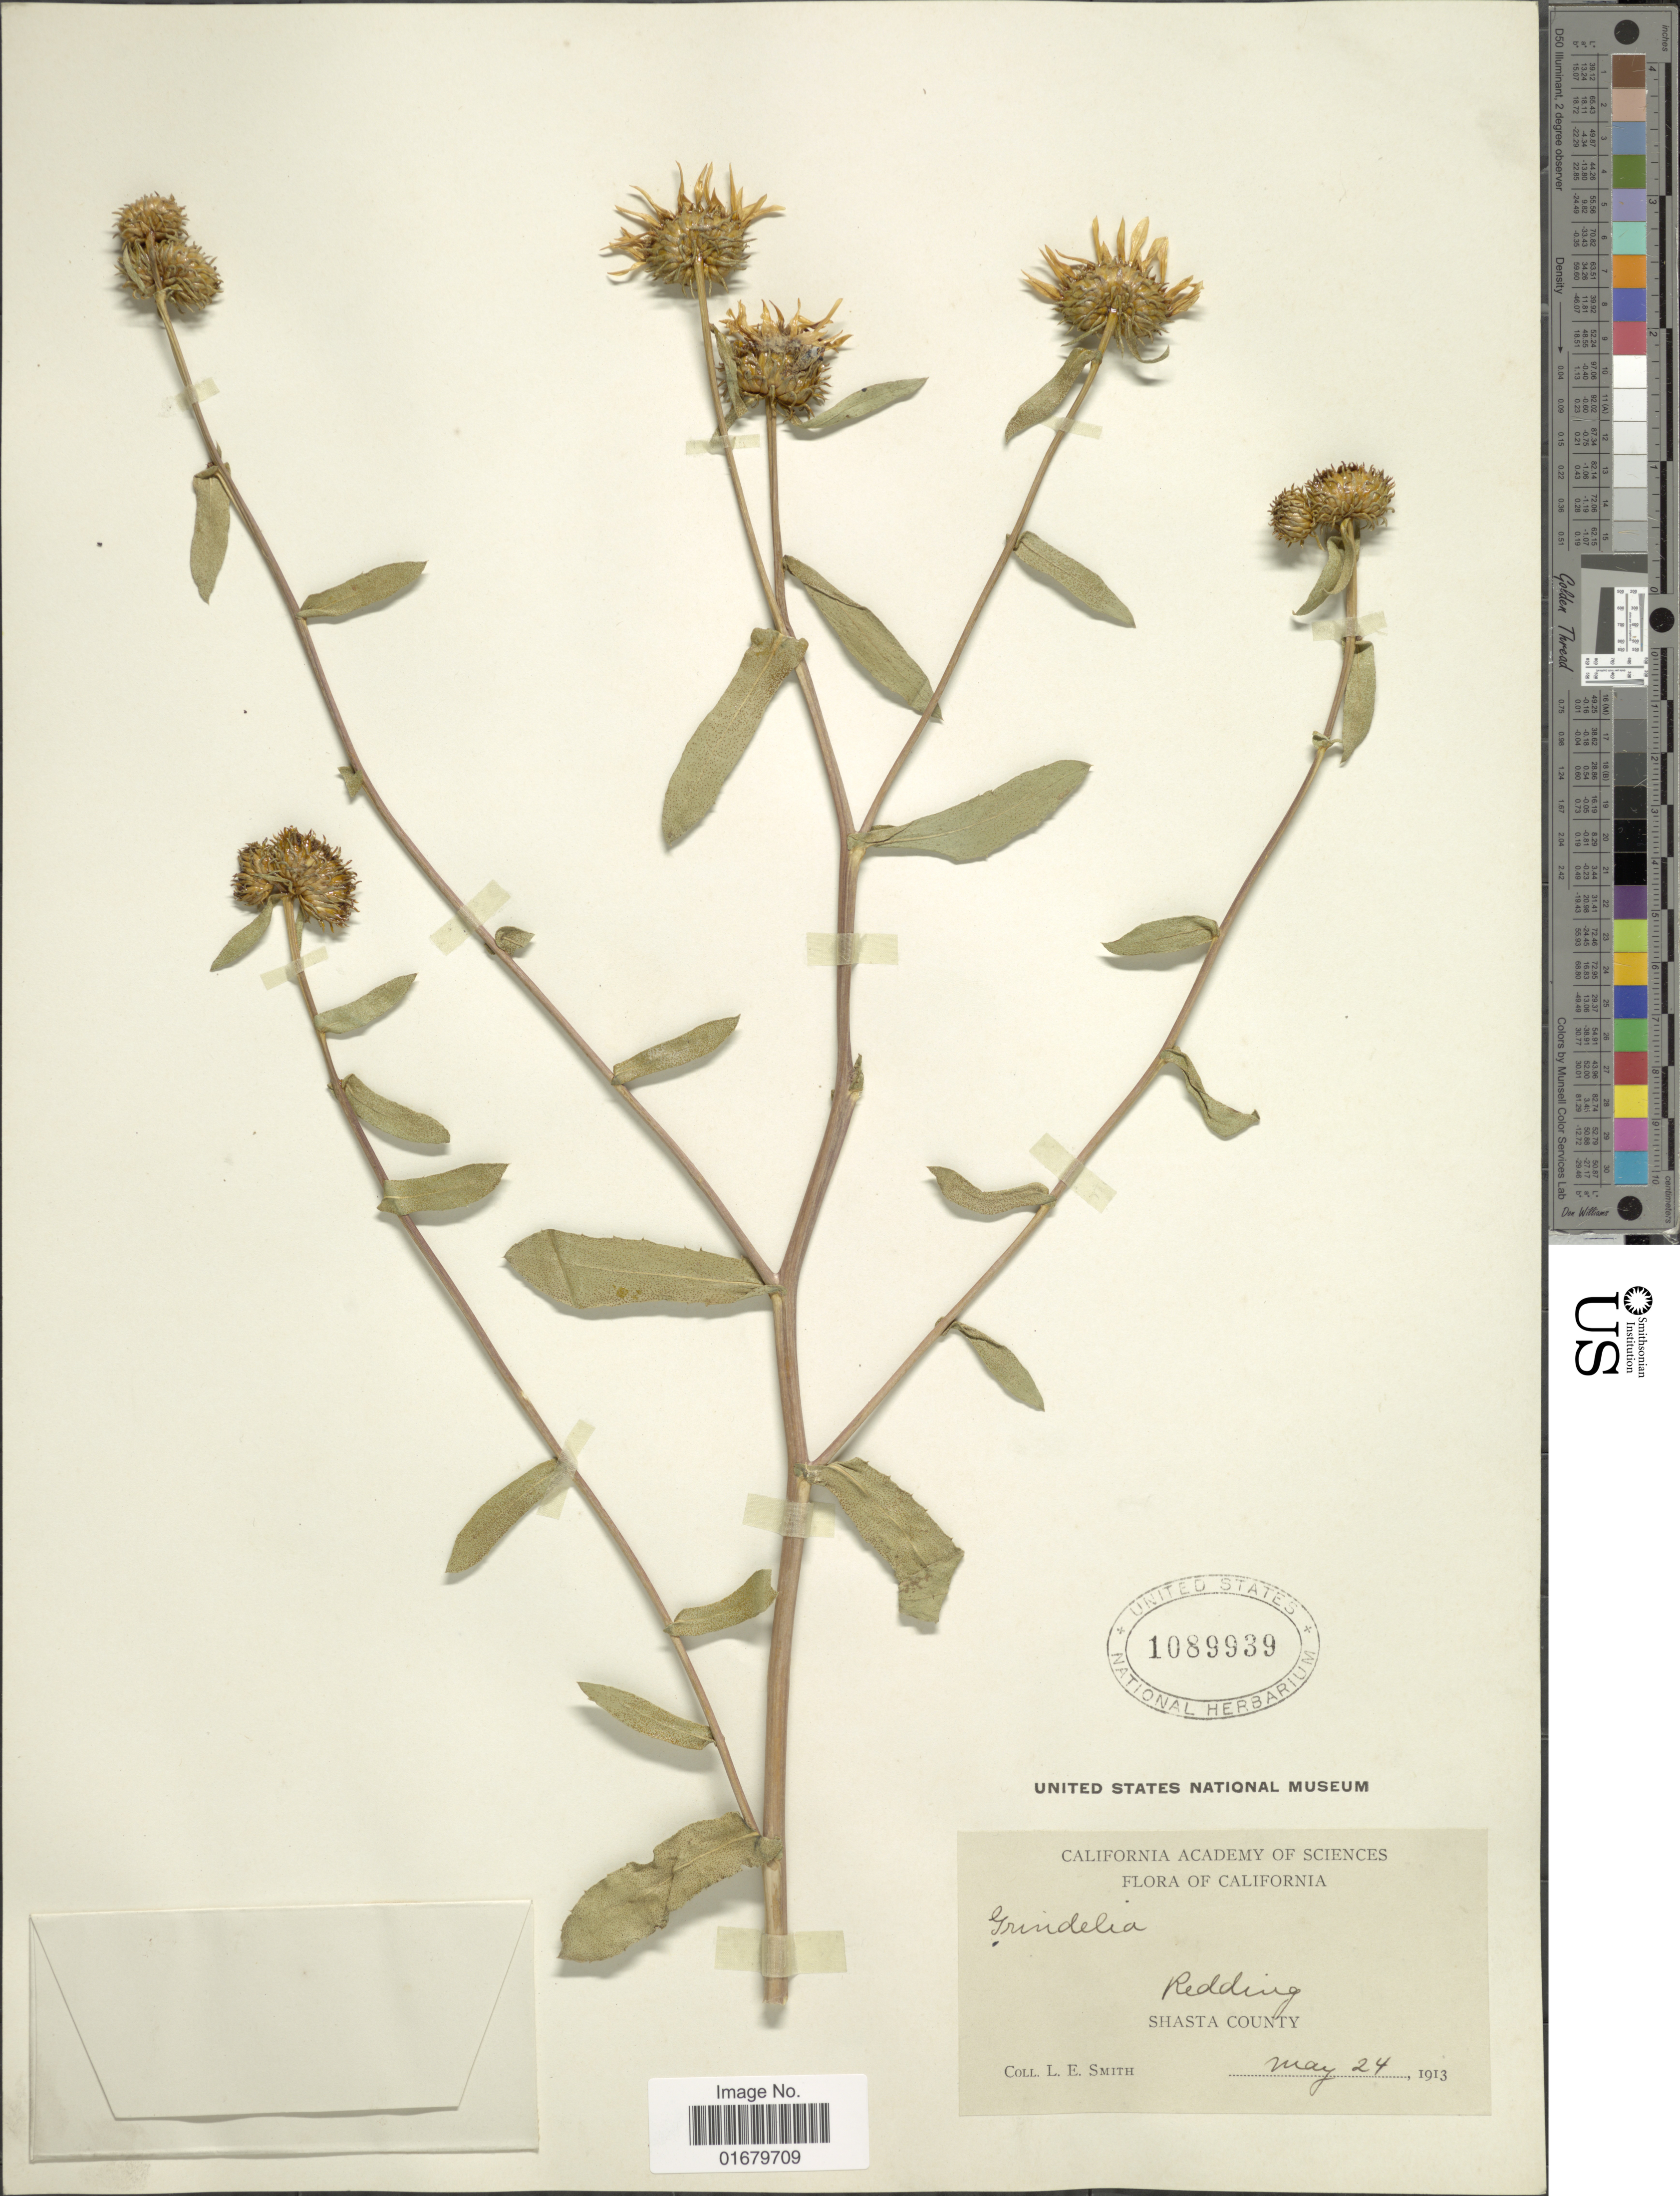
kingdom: Plantae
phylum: Tracheophyta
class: Magnoliopsida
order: Asterales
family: Asteraceae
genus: Grindelia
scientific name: Grindelia camporum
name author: Greene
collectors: L. E. Smith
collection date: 1913-05-24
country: United States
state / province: California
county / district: Shasta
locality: Redding, Shasta County.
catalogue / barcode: US 1089939